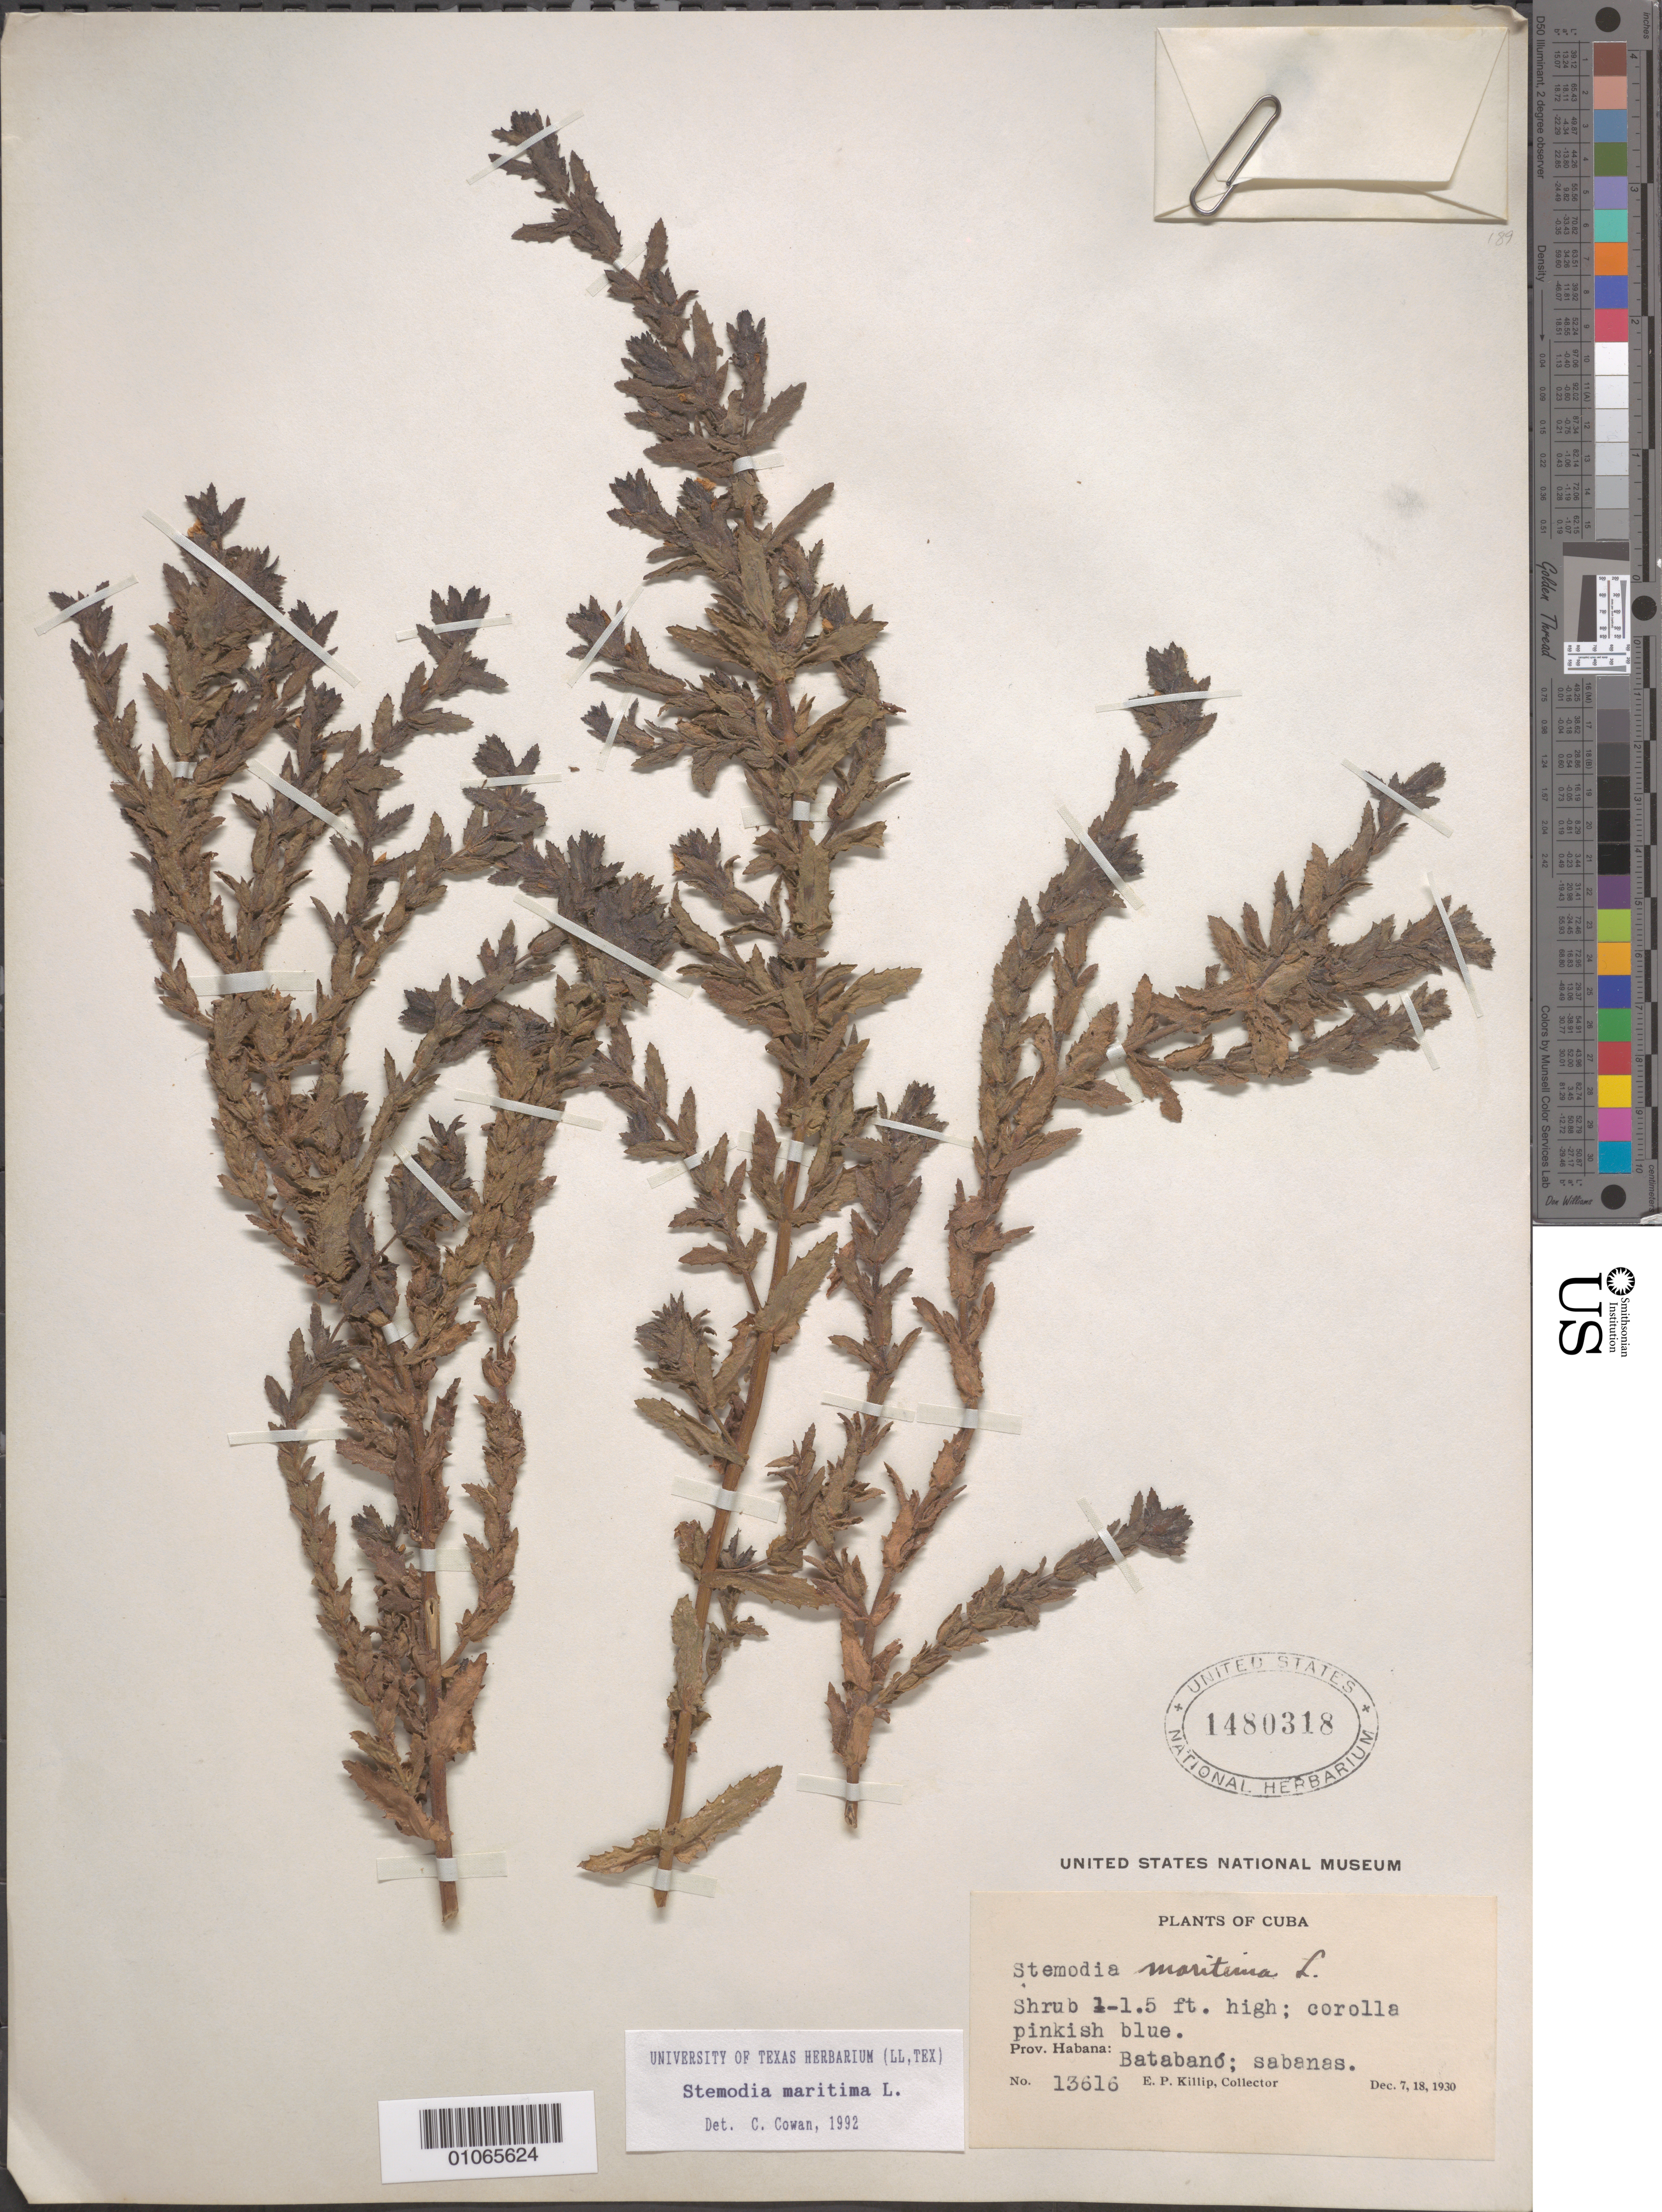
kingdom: Plantae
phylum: Tracheophyta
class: Magnoliopsida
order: Lamiales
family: Plantaginaceae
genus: Stemodia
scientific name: Stemodia maritima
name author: L.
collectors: E. P. Killip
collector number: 13616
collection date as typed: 07 Dec 1930 and 18 Dec 1930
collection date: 1930-12-07,1930-12-18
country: Cuba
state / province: La Habana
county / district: Batabanó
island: Cuba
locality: Savannas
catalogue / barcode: US 1480318